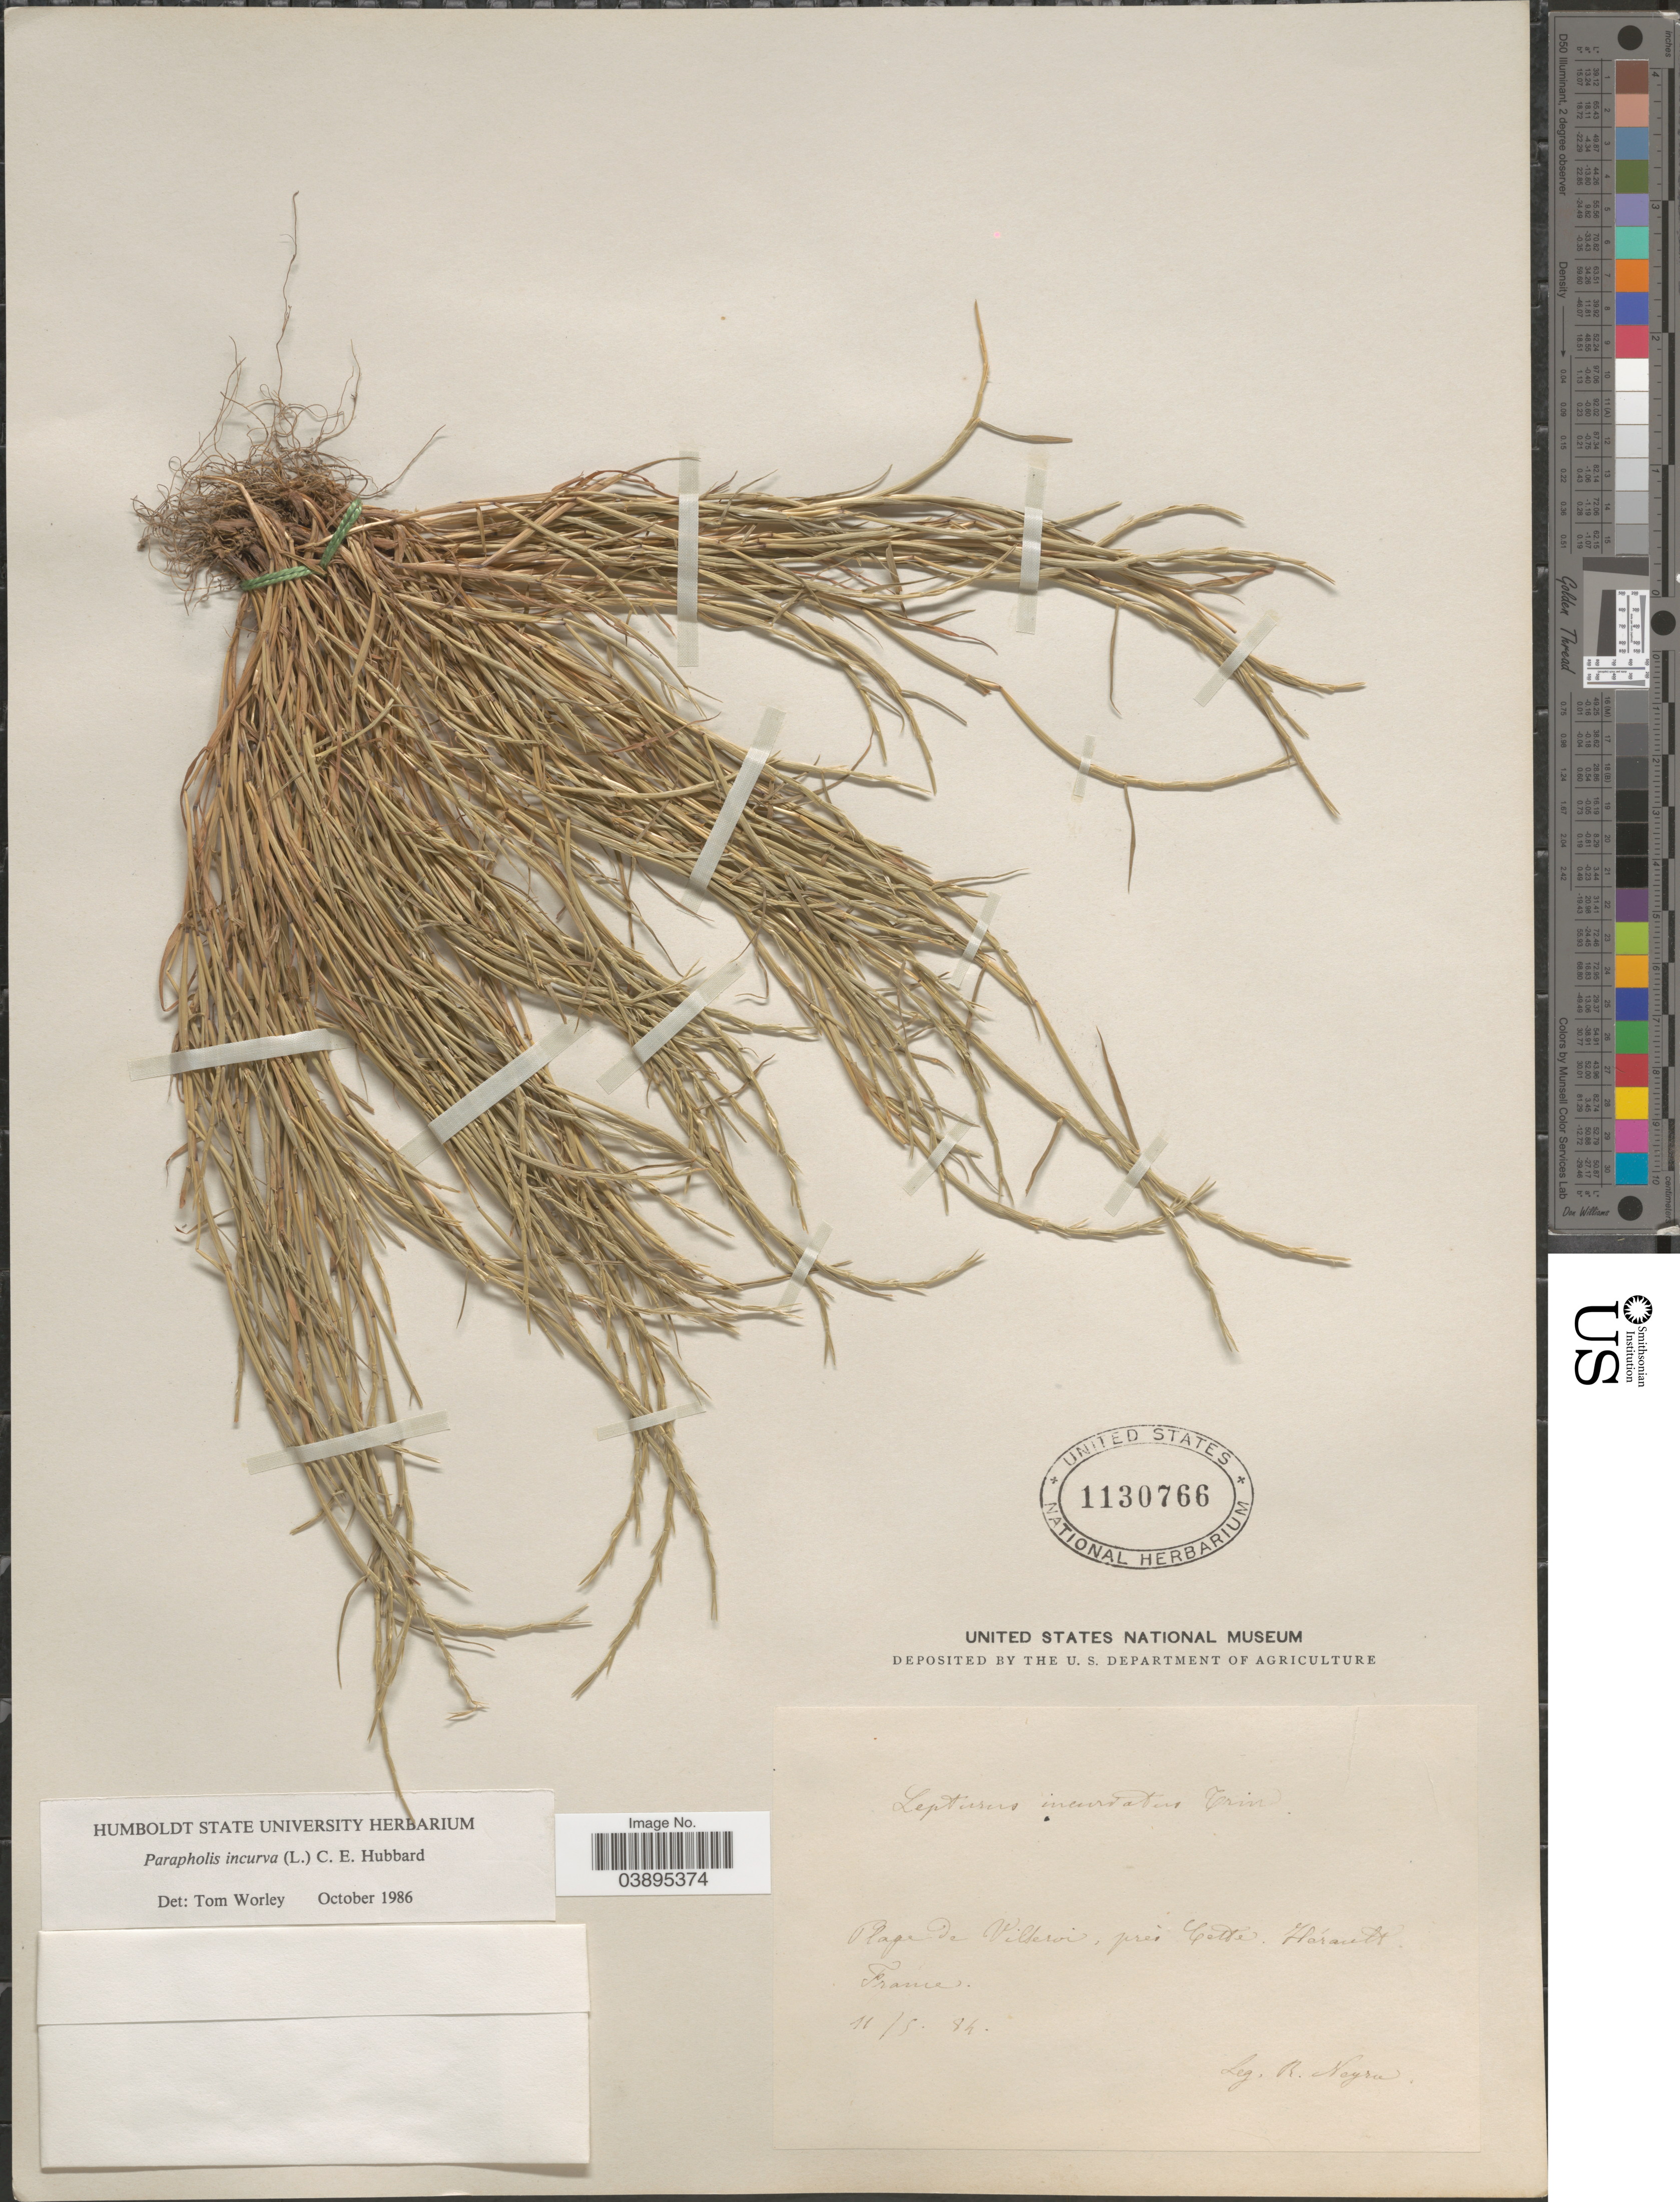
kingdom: Plantae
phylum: Tracheophyta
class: Liliopsida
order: Poales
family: Poaceae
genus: Parapholis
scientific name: Parapholis incurva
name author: (L.) C.E. Hubb.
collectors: R. Neyra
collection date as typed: Transcribed d/m/y: 11/5/94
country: France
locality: Plage de Pilseroi, prés Cotte. Hérault.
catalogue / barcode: US 1130766